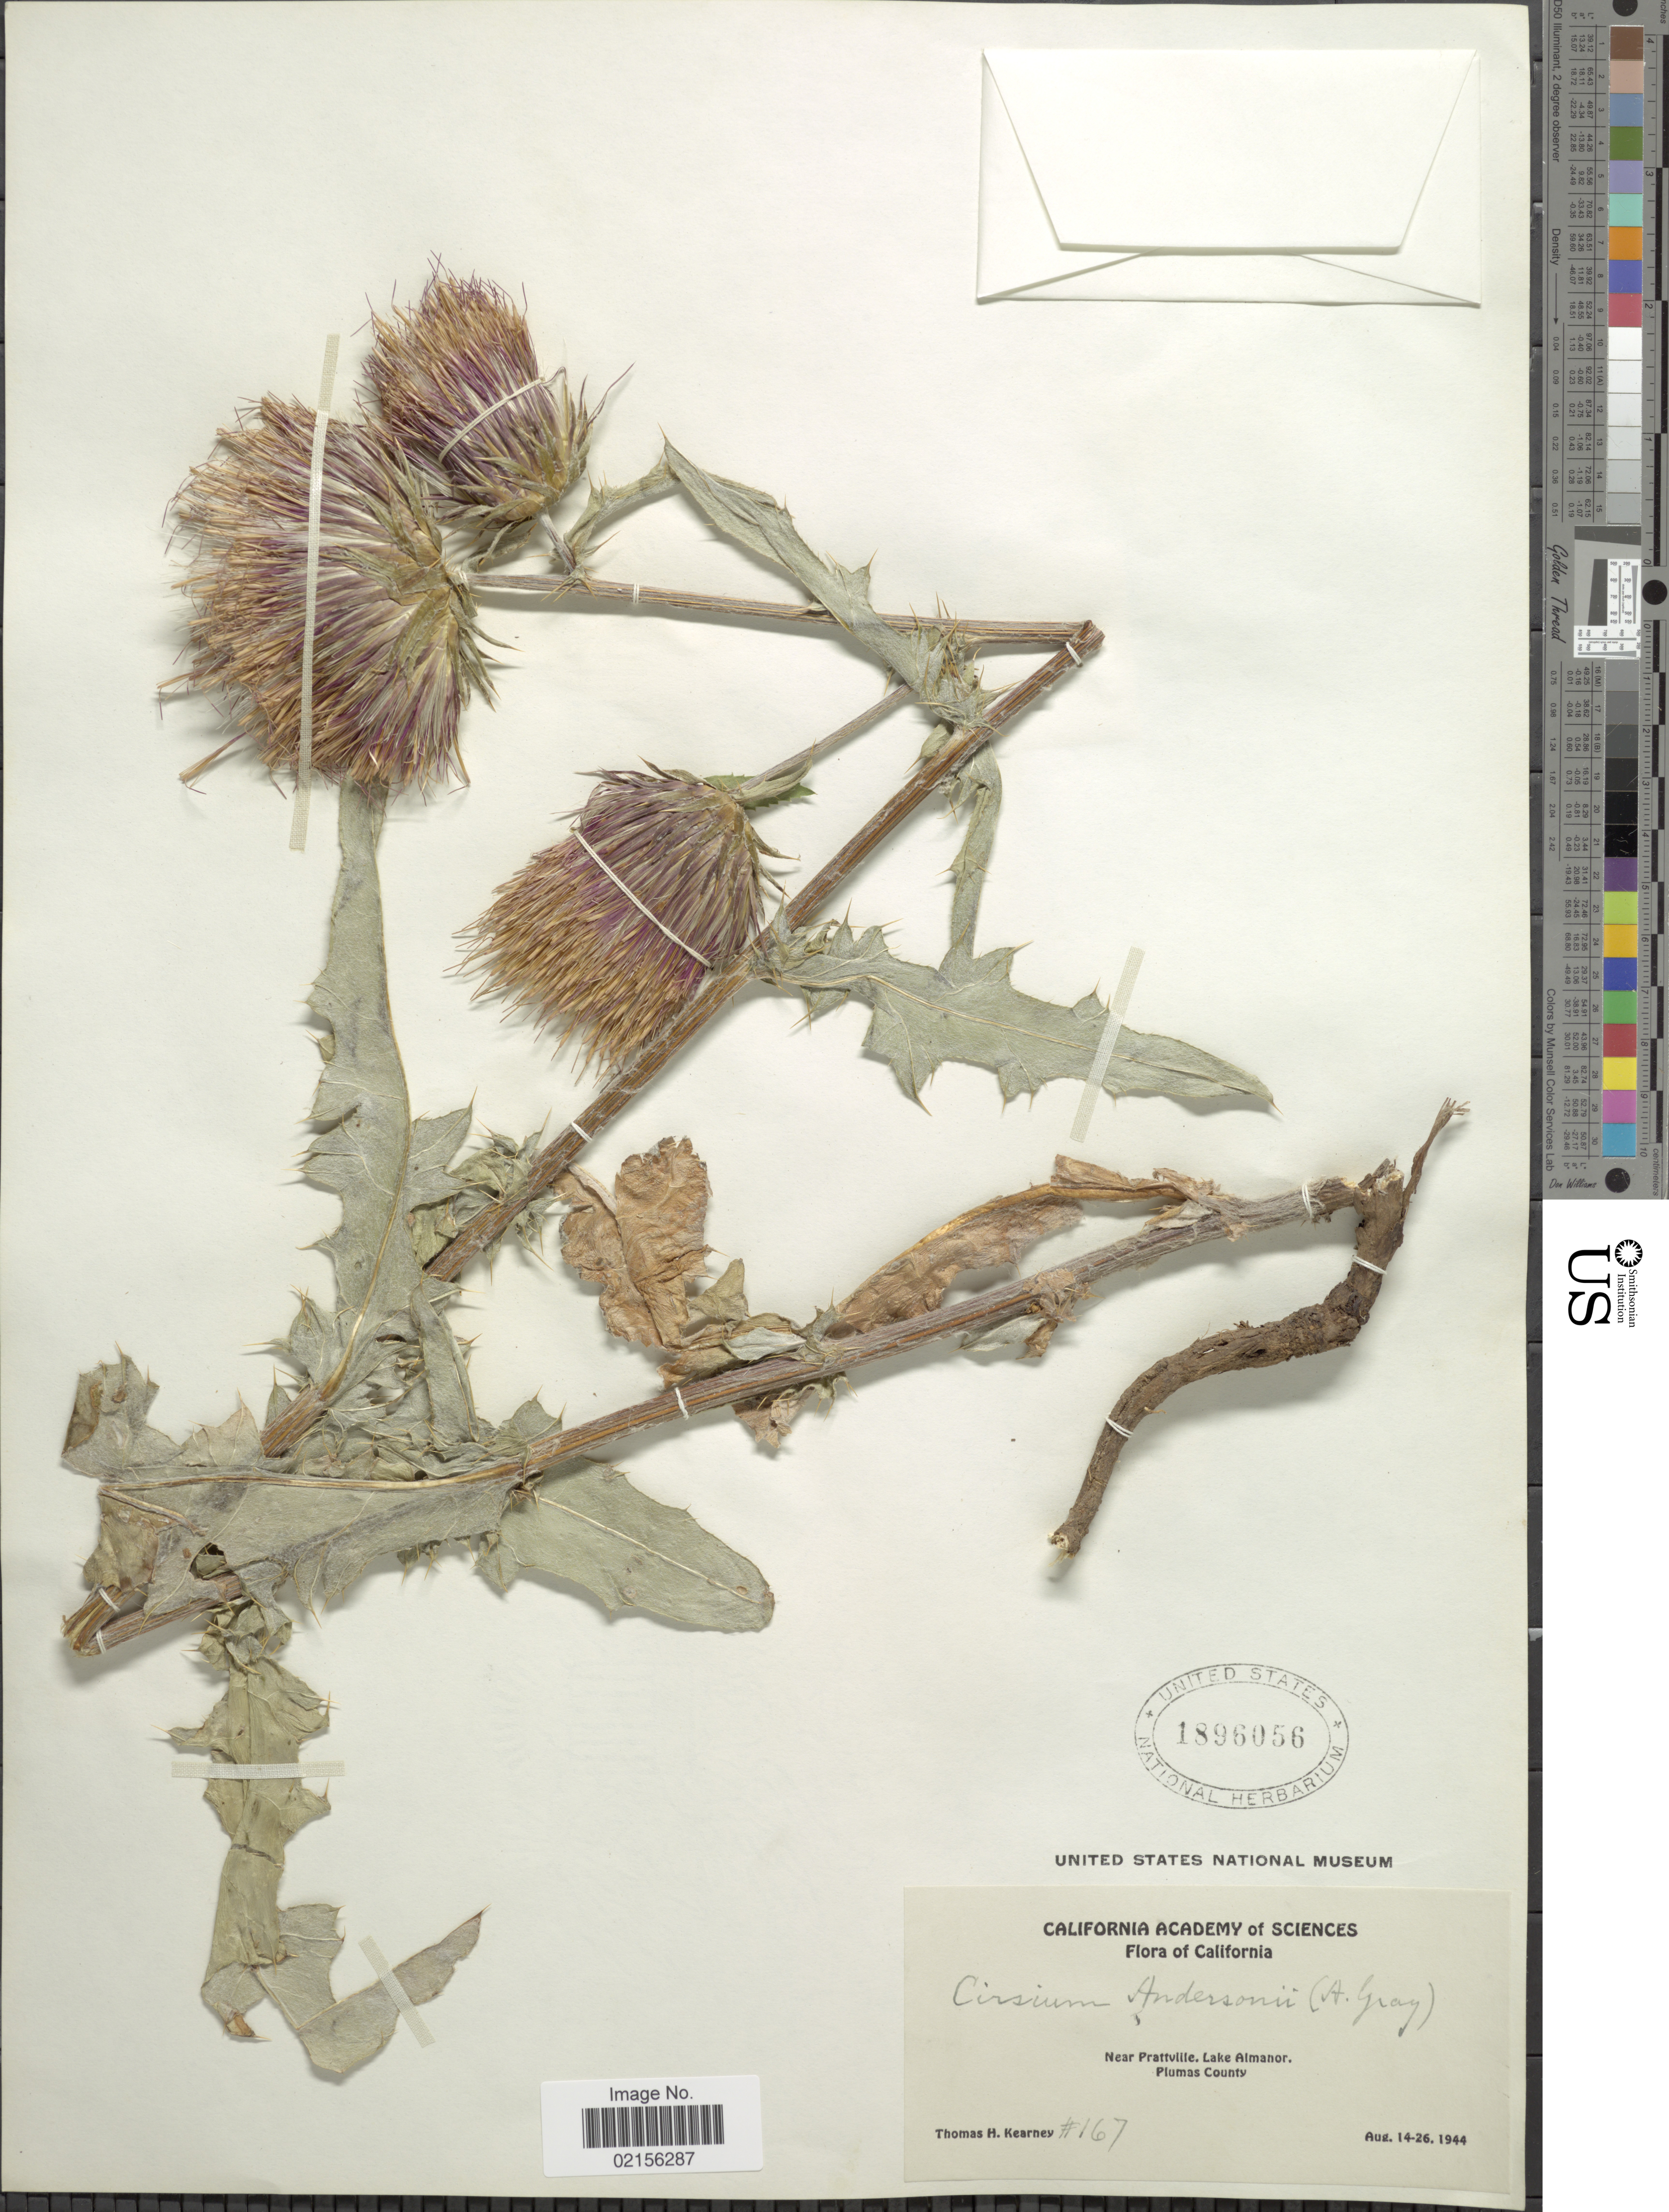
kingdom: Plantae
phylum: Tracheophyta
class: Magnoliopsida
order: Asterales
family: Asteraceae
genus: Cirsium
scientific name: Cirsium andersonii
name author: (A. Gray) Petr.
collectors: T. H. Kearney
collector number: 167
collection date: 1944-08-14/1944-08-26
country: United States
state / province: California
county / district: Plumas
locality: Near Prattville, lake Almahor, Plumas County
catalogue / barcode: US 1896056